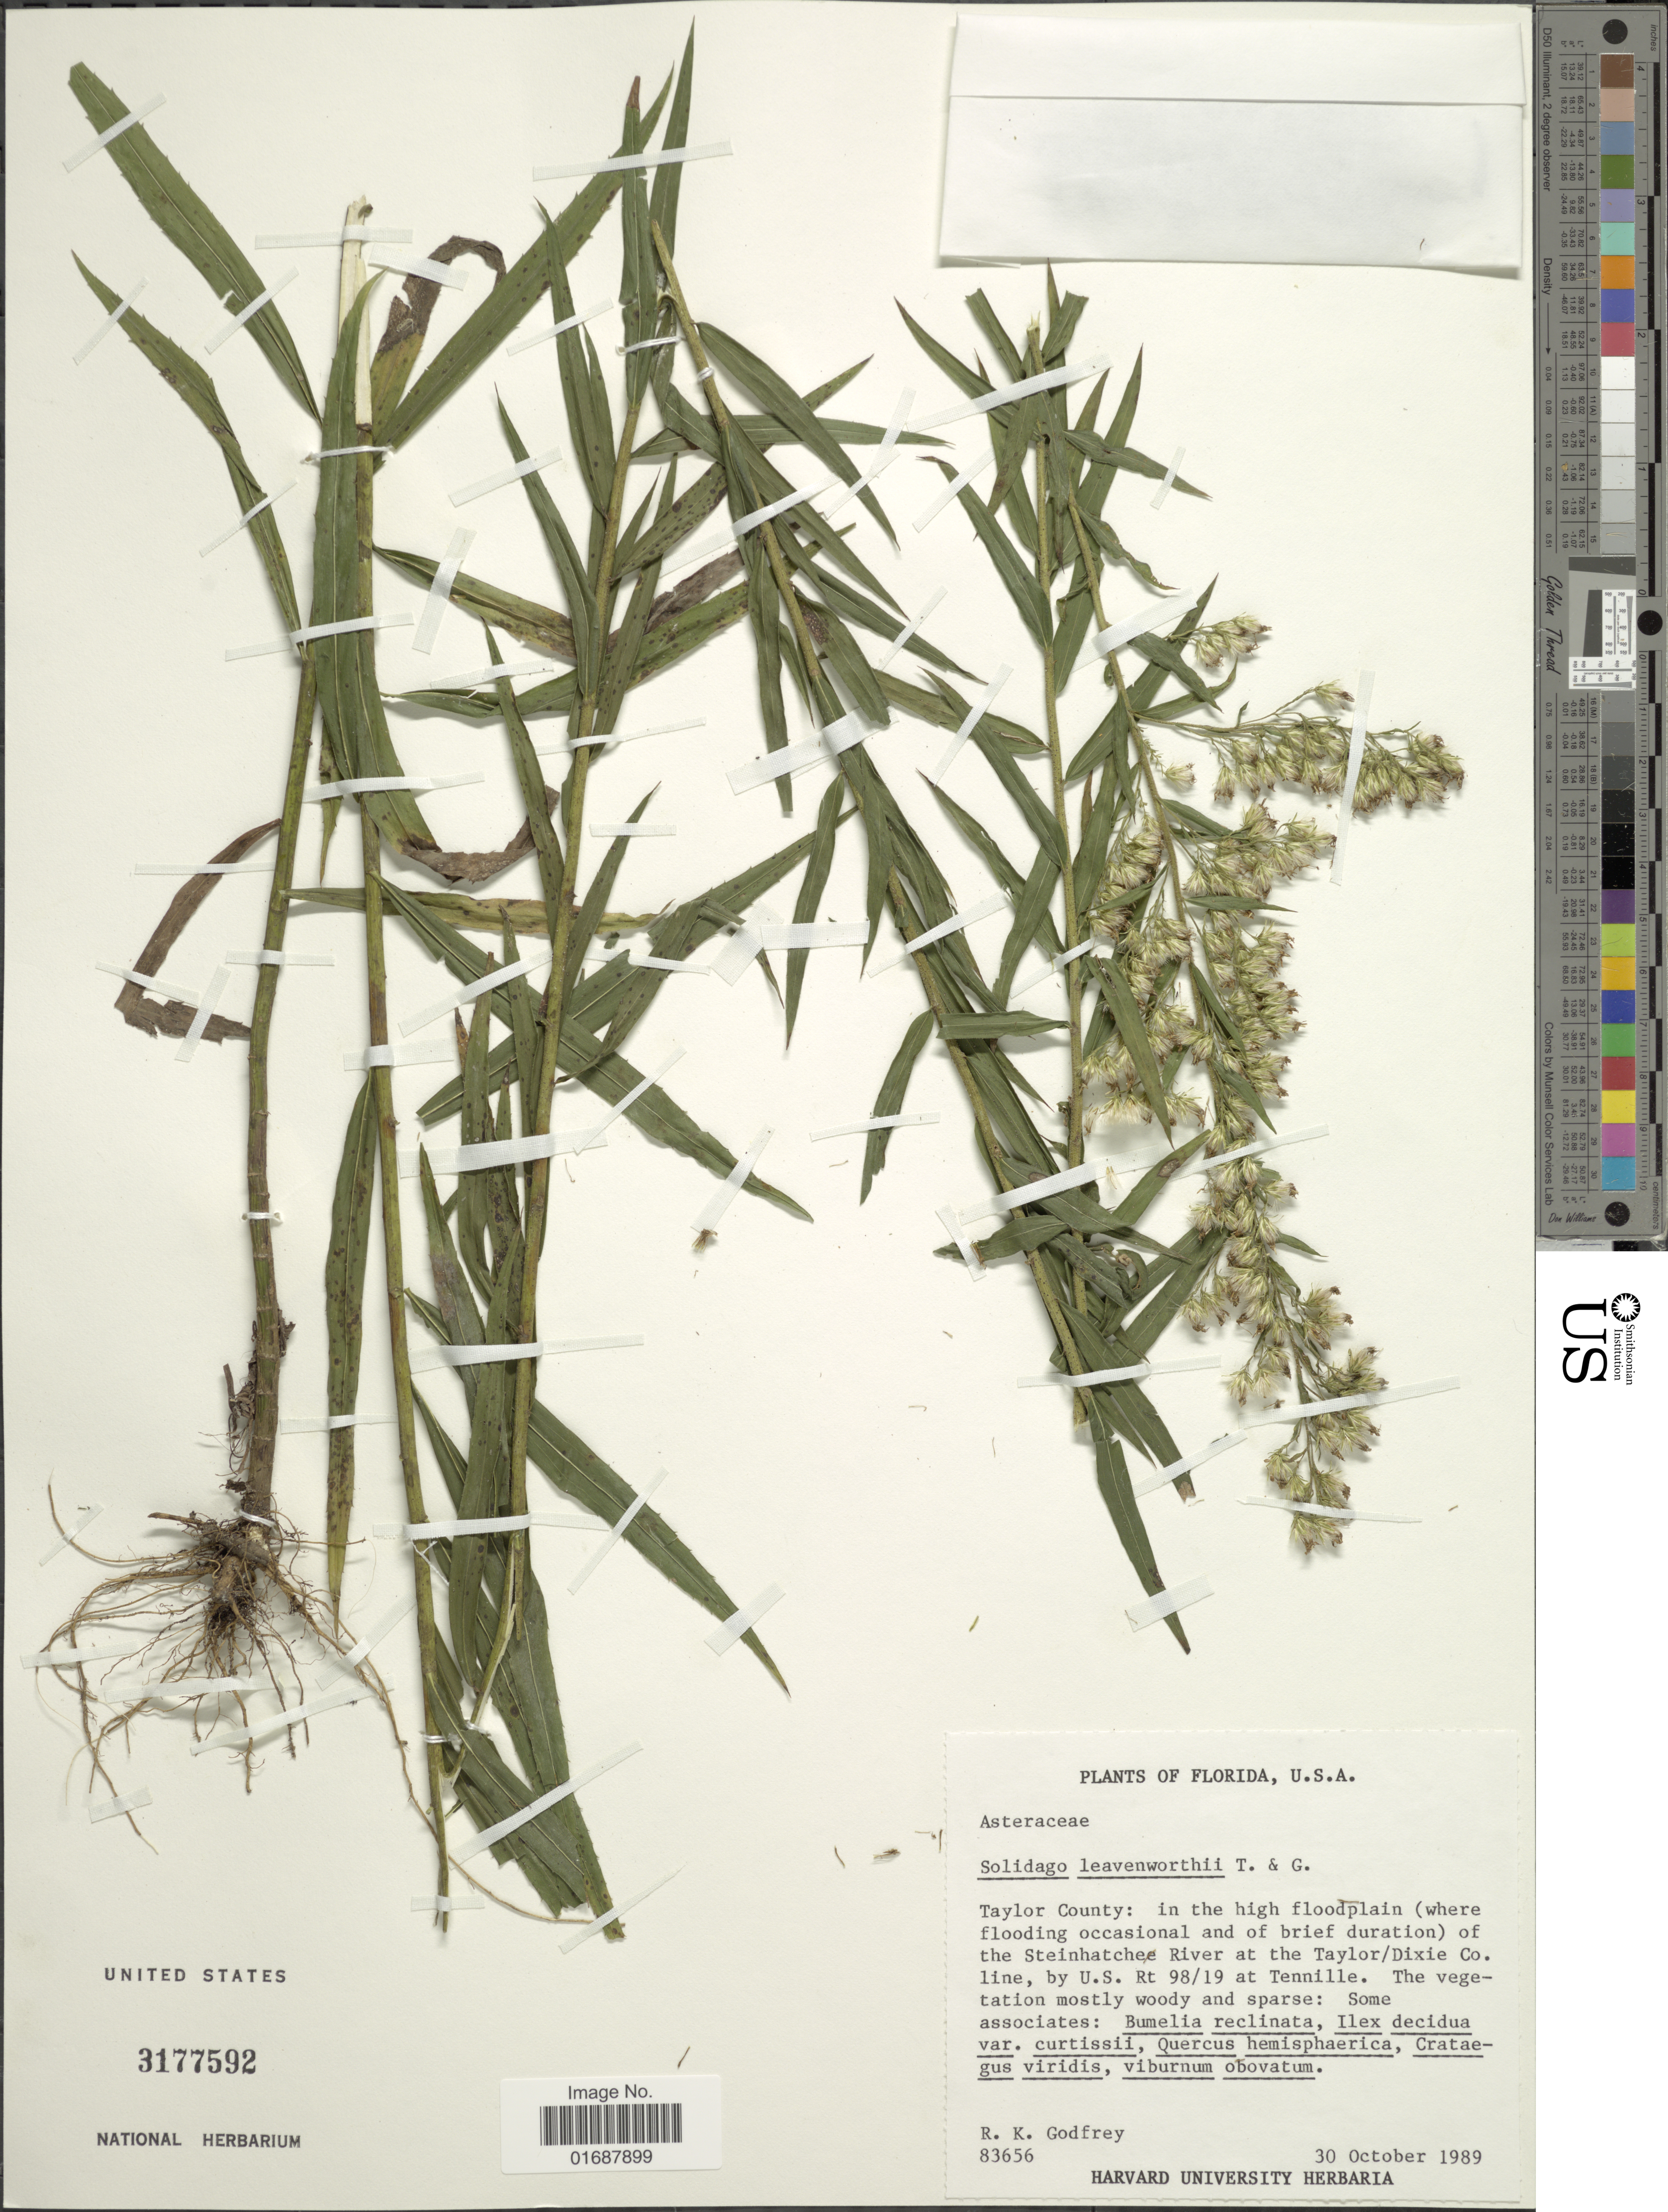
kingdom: Plantae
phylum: Tracheophyta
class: Magnoliopsida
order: Asterales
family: Asteraceae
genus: Solidago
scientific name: Solidago leavenworthii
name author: Torr. & A. Gray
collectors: R. K. Godfrey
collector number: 83656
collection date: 1989-10-30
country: United States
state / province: Florida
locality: Taylor County: in the high floodplain (where flooding occasional and of brief duration of the Steinhatche River at the Taylor/Dixie Co. line, by U.S. Rt. 98/19 at Tennille.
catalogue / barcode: US 3177592